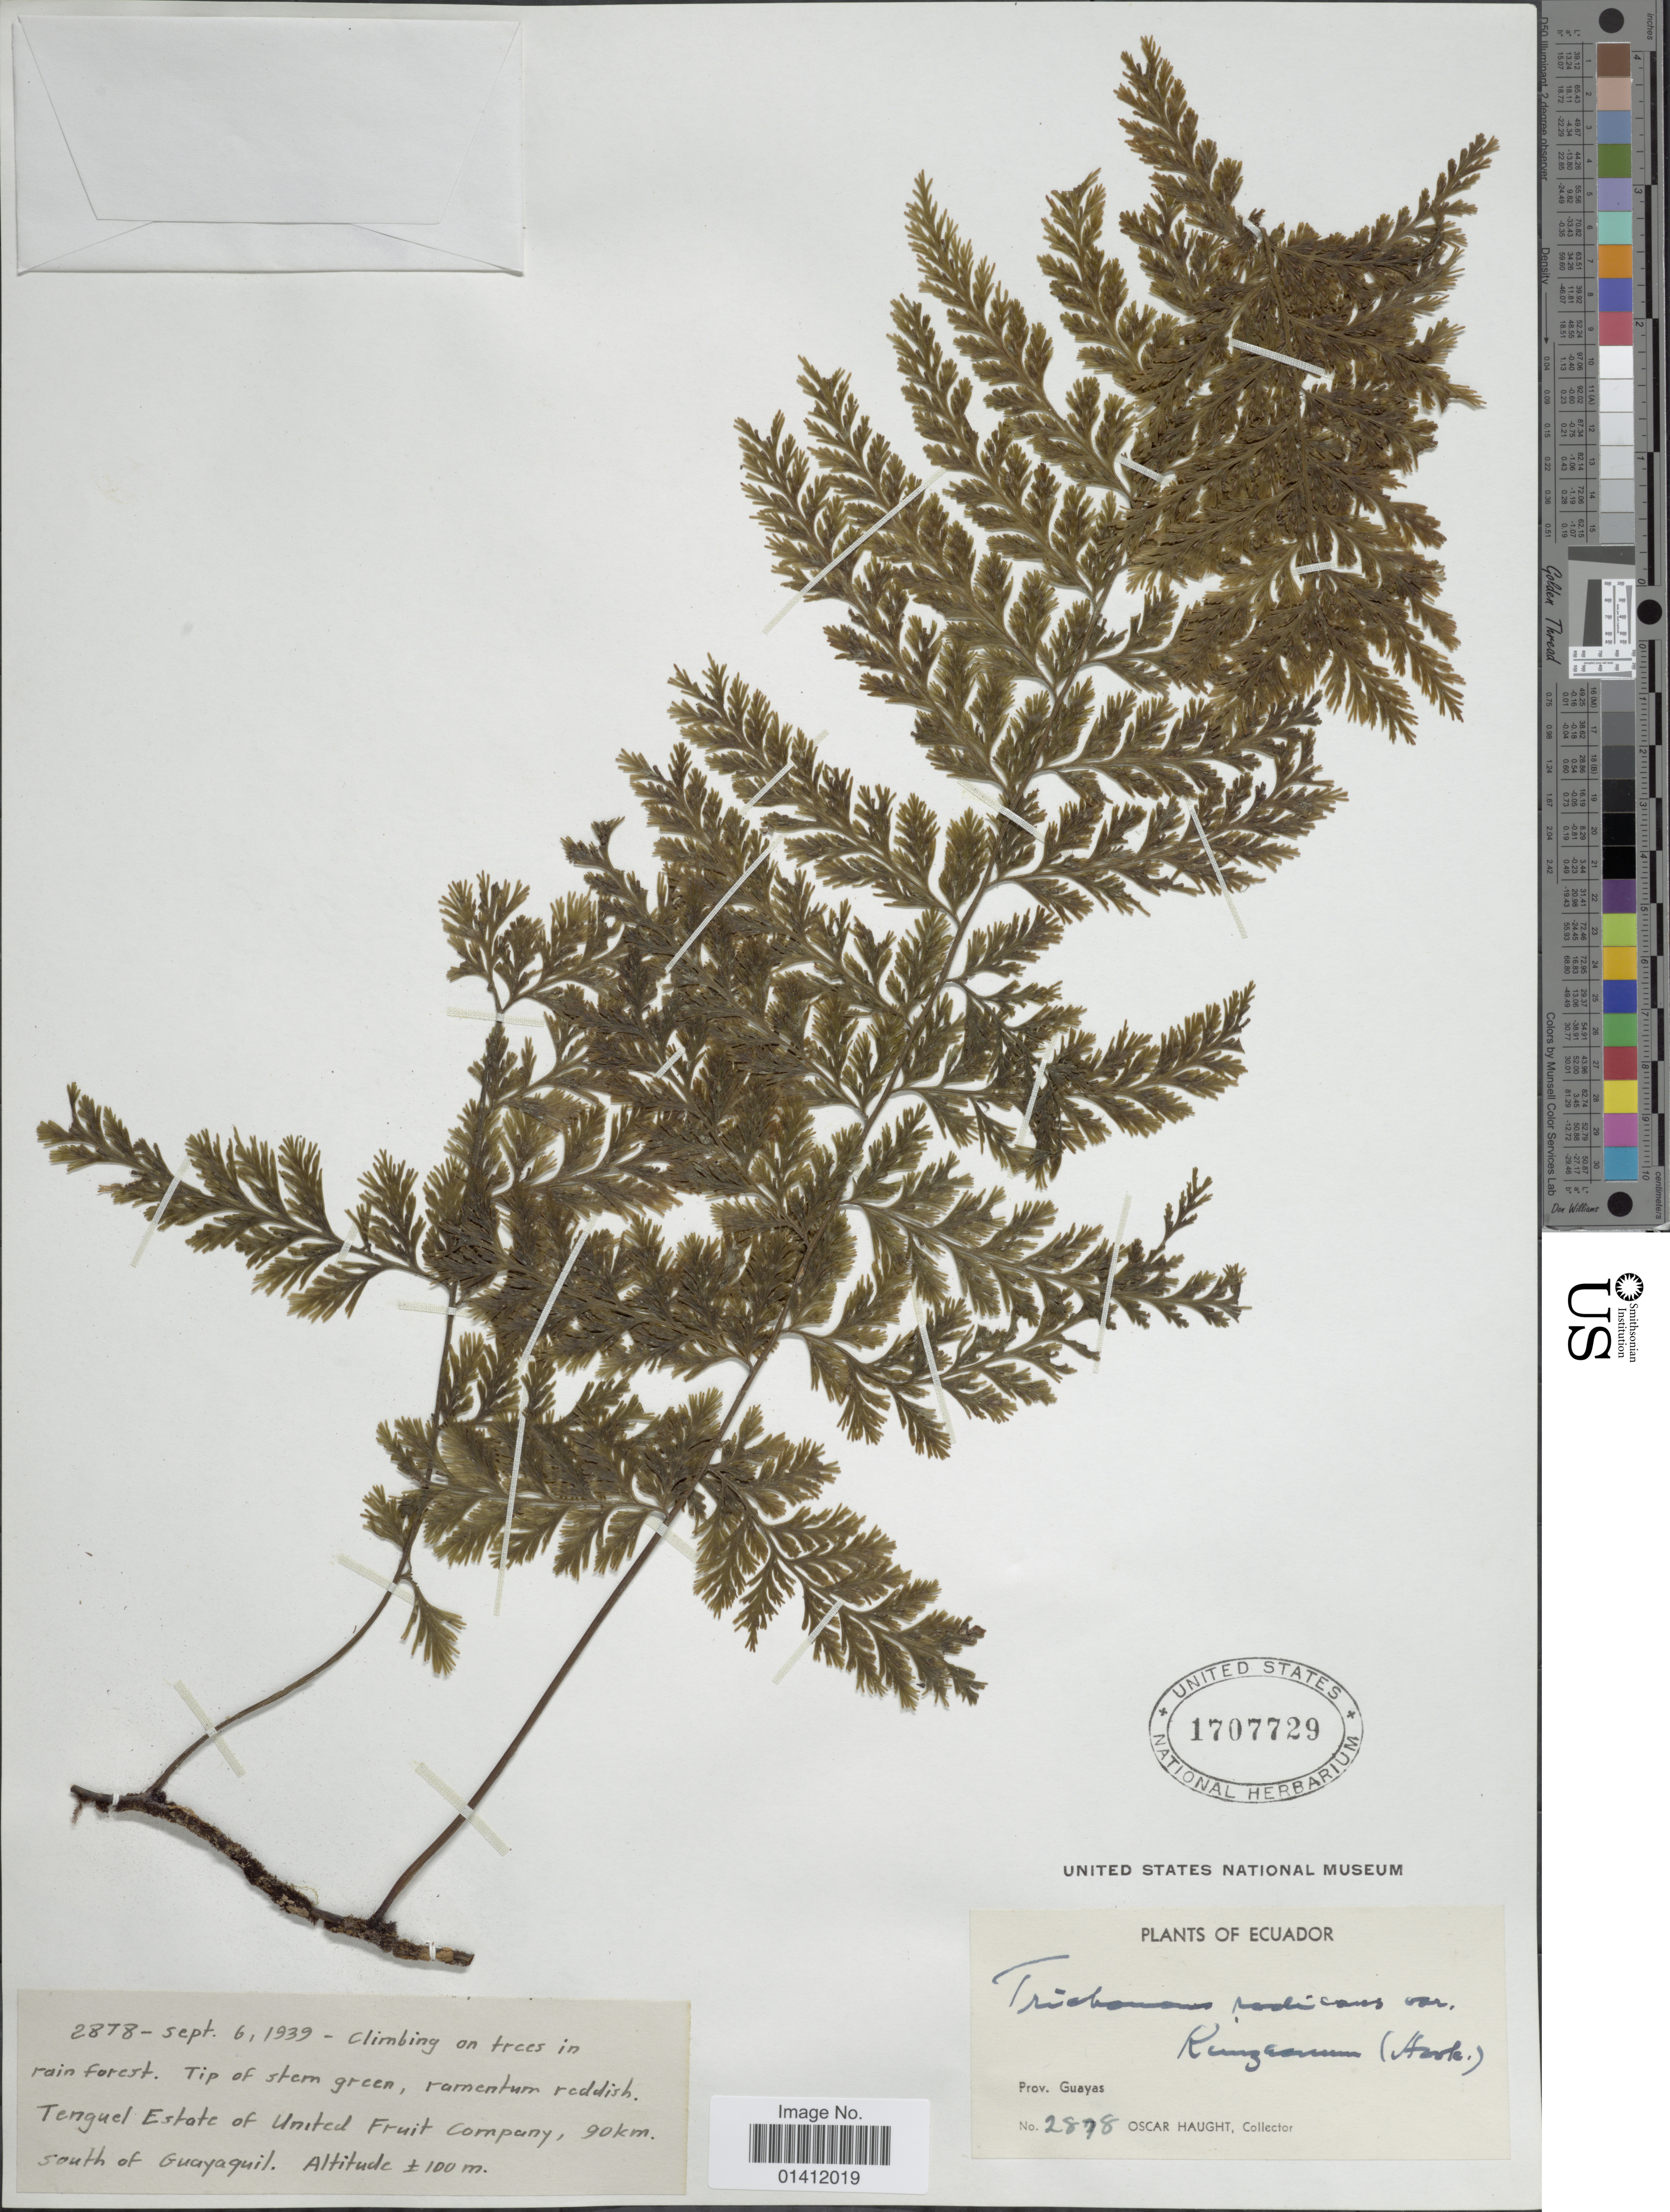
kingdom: Plantae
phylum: Tracheophyta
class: Polypodiopsida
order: Hymenophyllales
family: Hymenophyllaceae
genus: Vandenboschia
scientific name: Vandenboschia radicans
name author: (Sw.) Copel.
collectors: O. L. Haught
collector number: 2878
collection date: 1939-09-06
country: Ecuador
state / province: Guayas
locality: Tenguel Estate of United Fruit Company, 90km. south of Guayaquil. Prov. Guayas.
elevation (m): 100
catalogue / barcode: US 1707729